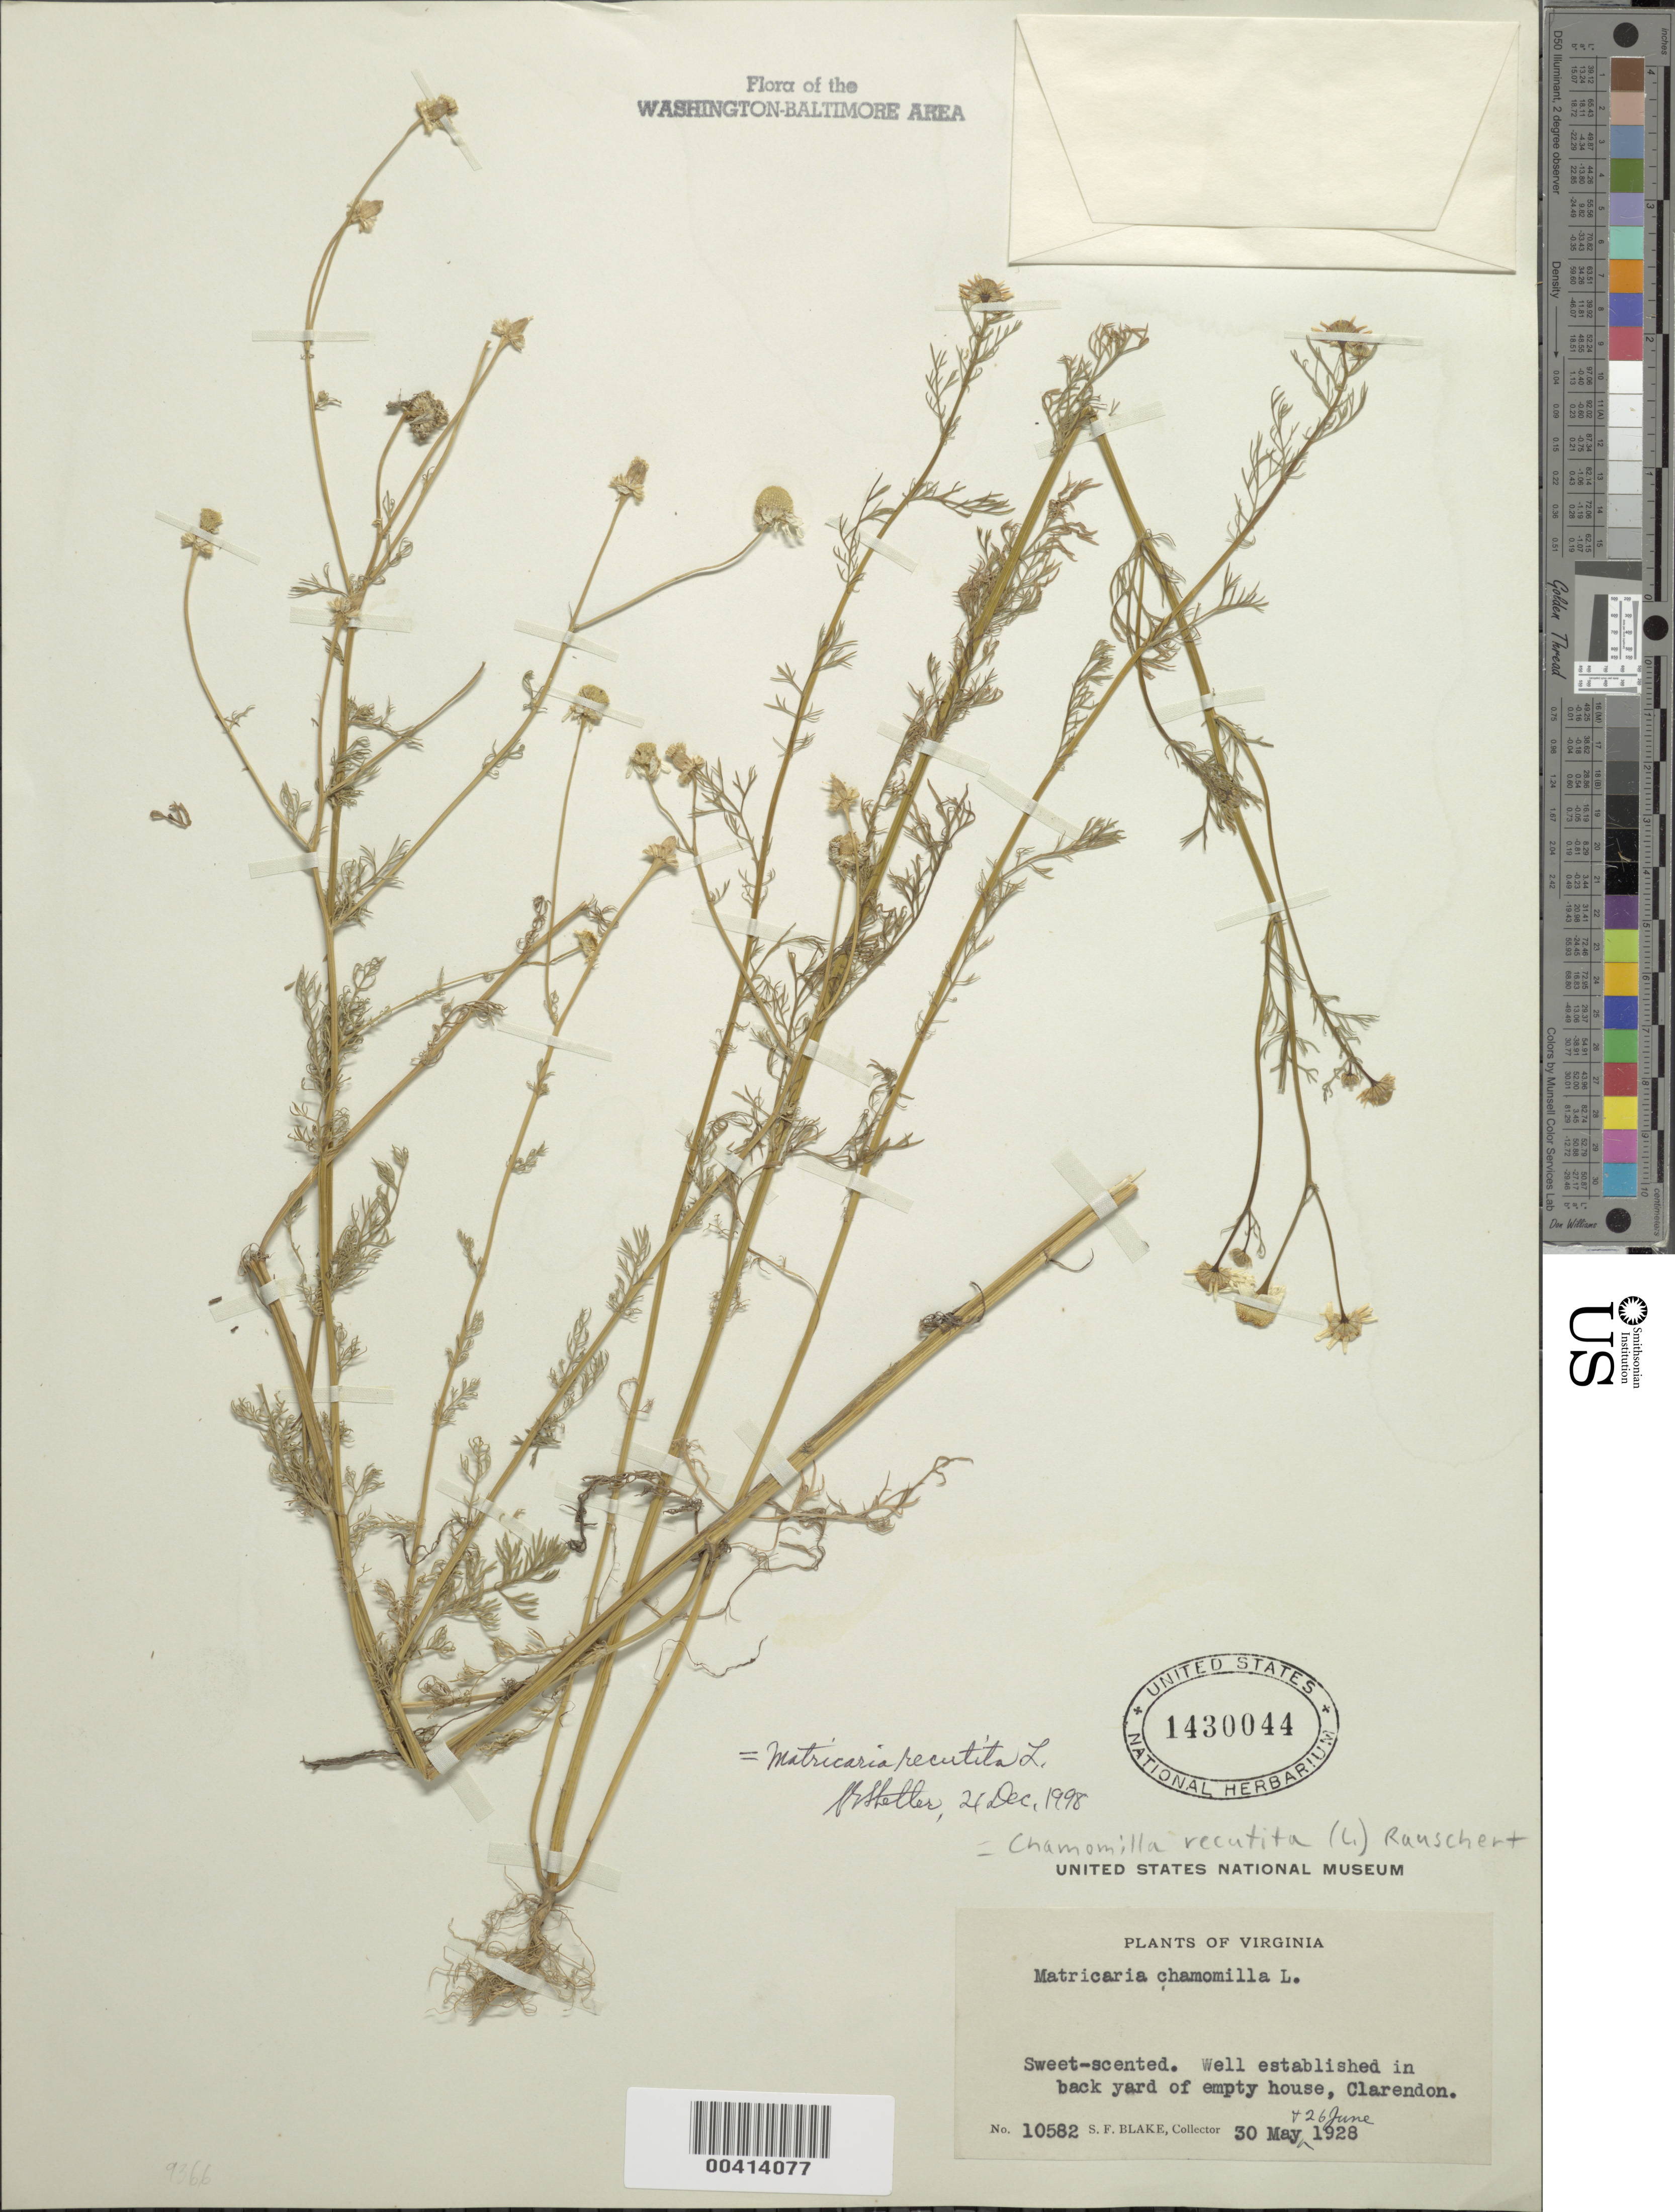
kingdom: Plantae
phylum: Tracheophyta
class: Magnoliopsida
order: Asterales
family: Asteraceae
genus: Matricaria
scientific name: Matricaria chamomilla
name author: L.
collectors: S. Blake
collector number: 10582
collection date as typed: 30 May 1928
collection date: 1928-05-30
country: United States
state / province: Virginia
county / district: Arlington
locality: Clarendon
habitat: Yard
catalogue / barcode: US 1430044